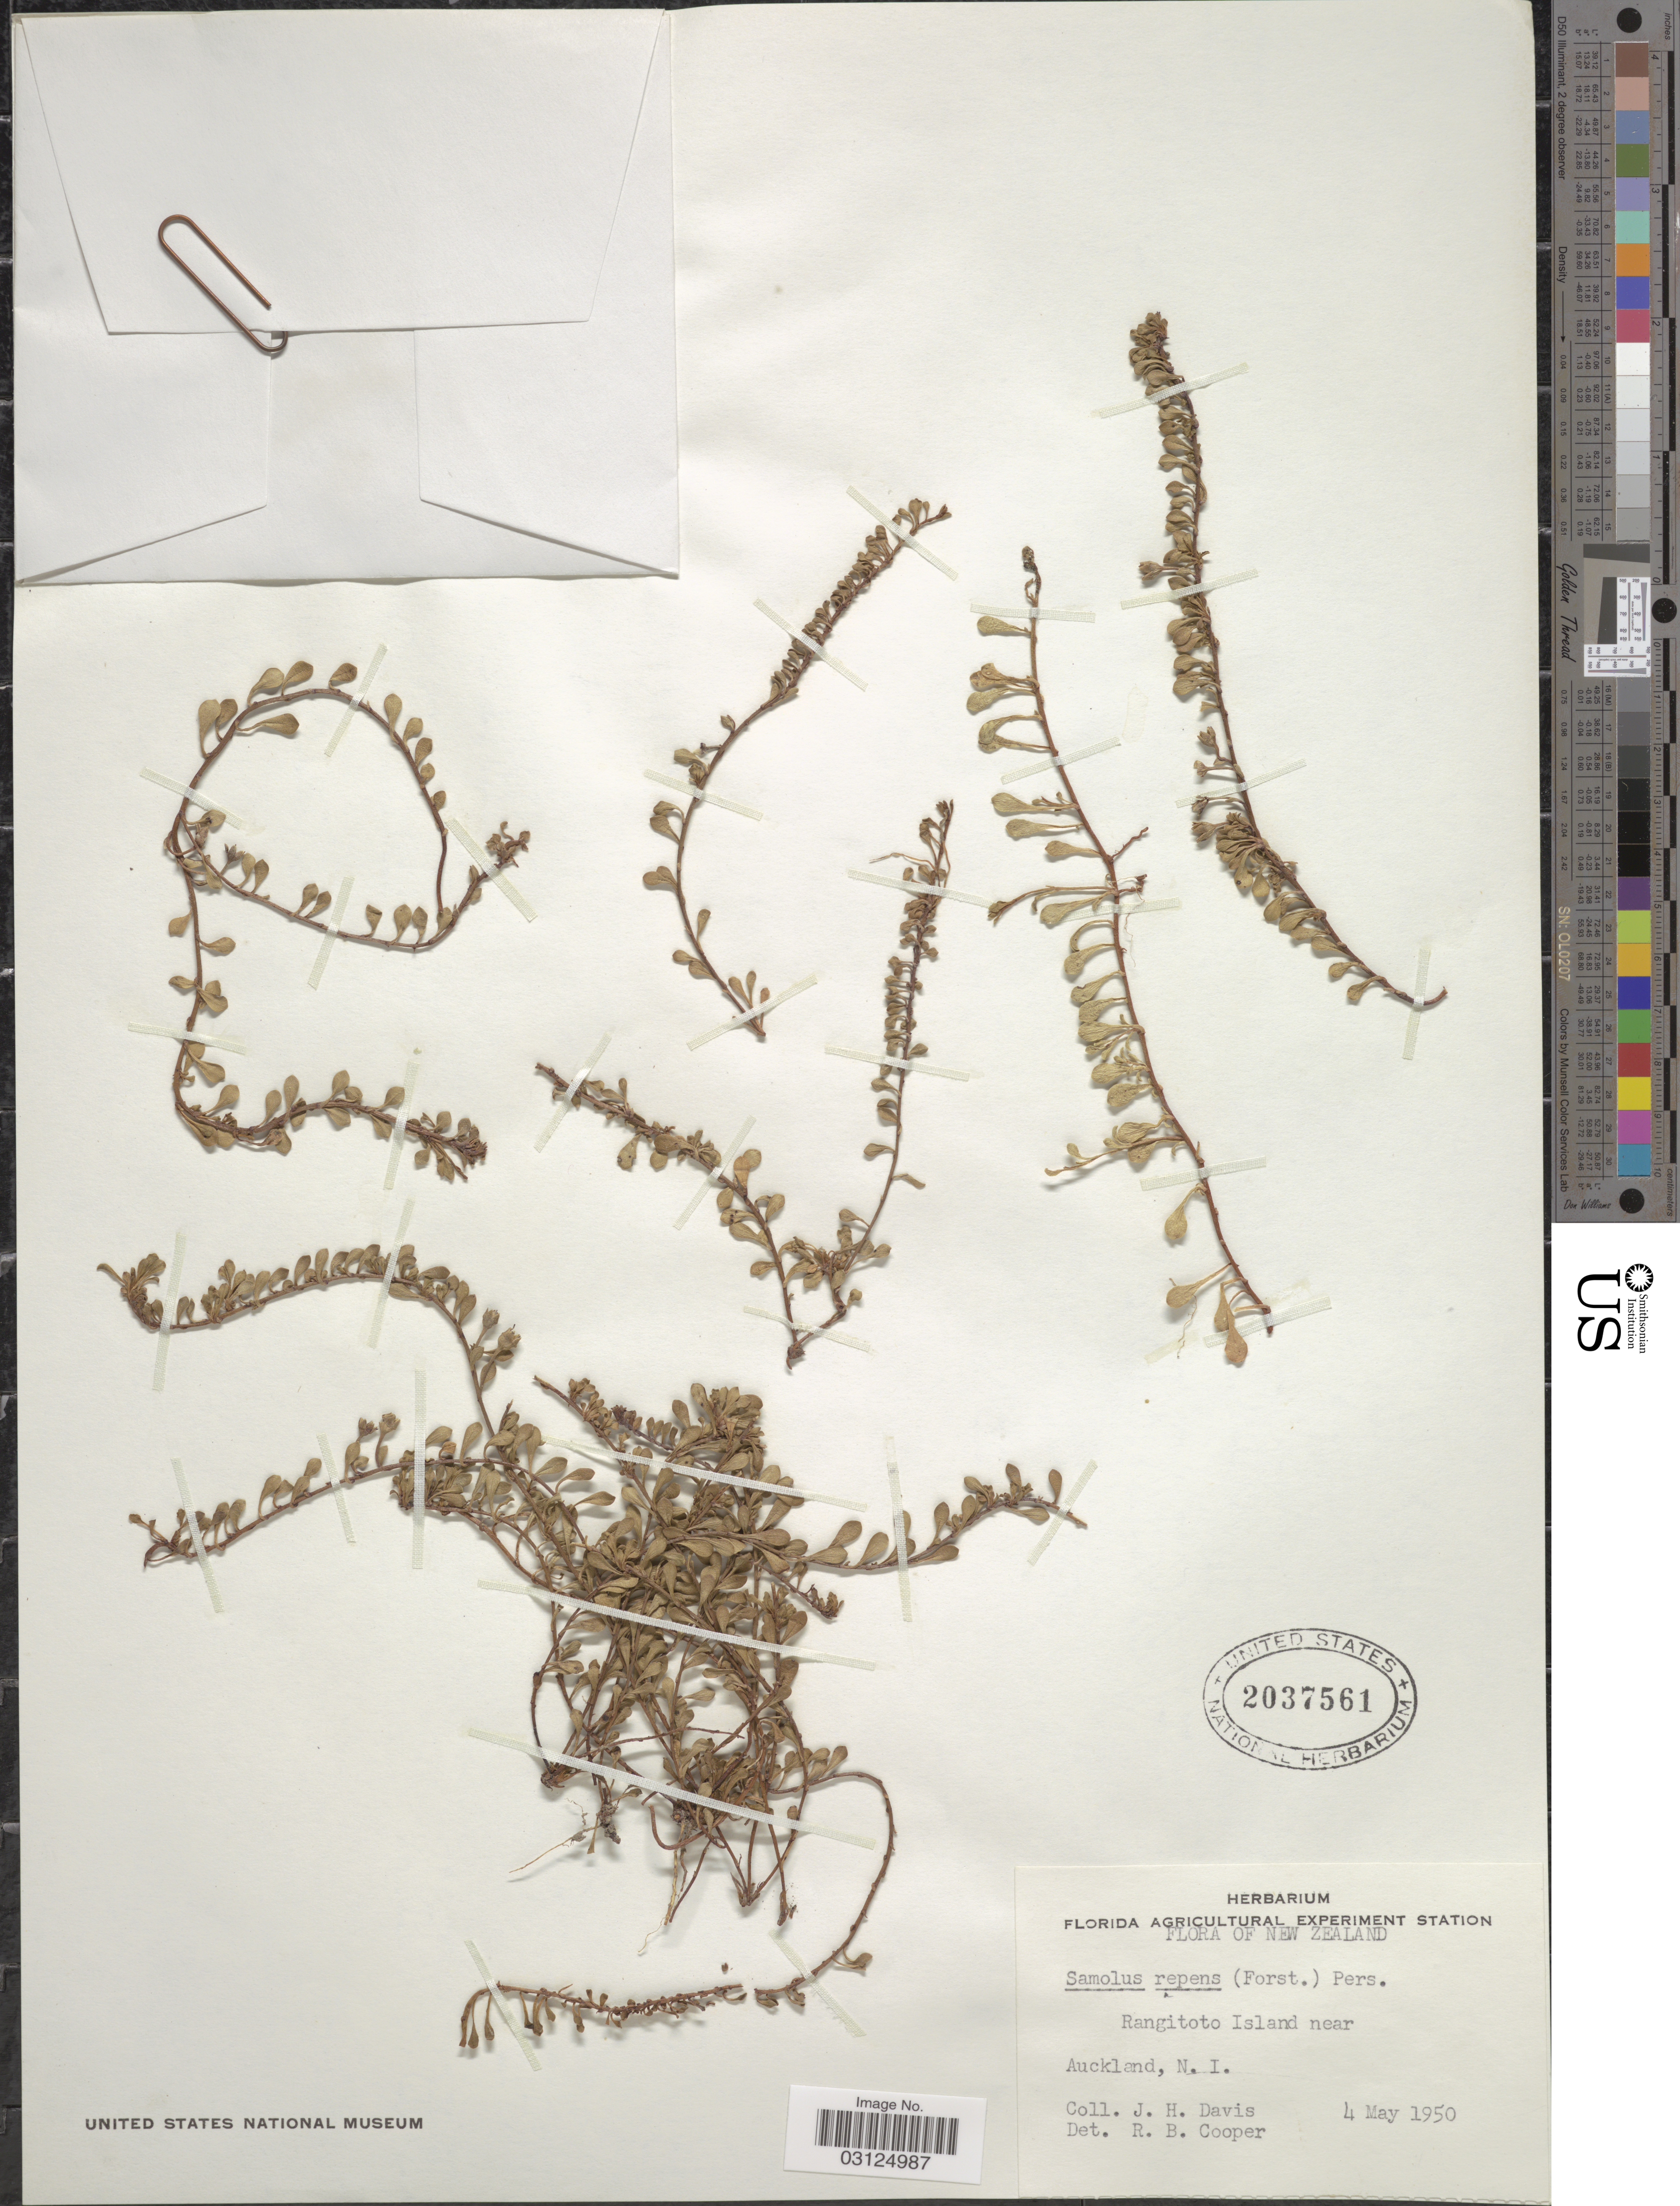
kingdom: Plantae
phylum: Tracheophyta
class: Magnoliopsida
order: Ericales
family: Primulaceae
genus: Samolus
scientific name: Samolus repens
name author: (J.R. Forst. & G. Forst.) Pers.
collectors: J. Davis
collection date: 1950-05-04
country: New Zealand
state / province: Auckland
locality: Rangitoto Island near Auckland, N. I.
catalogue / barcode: US 2037561